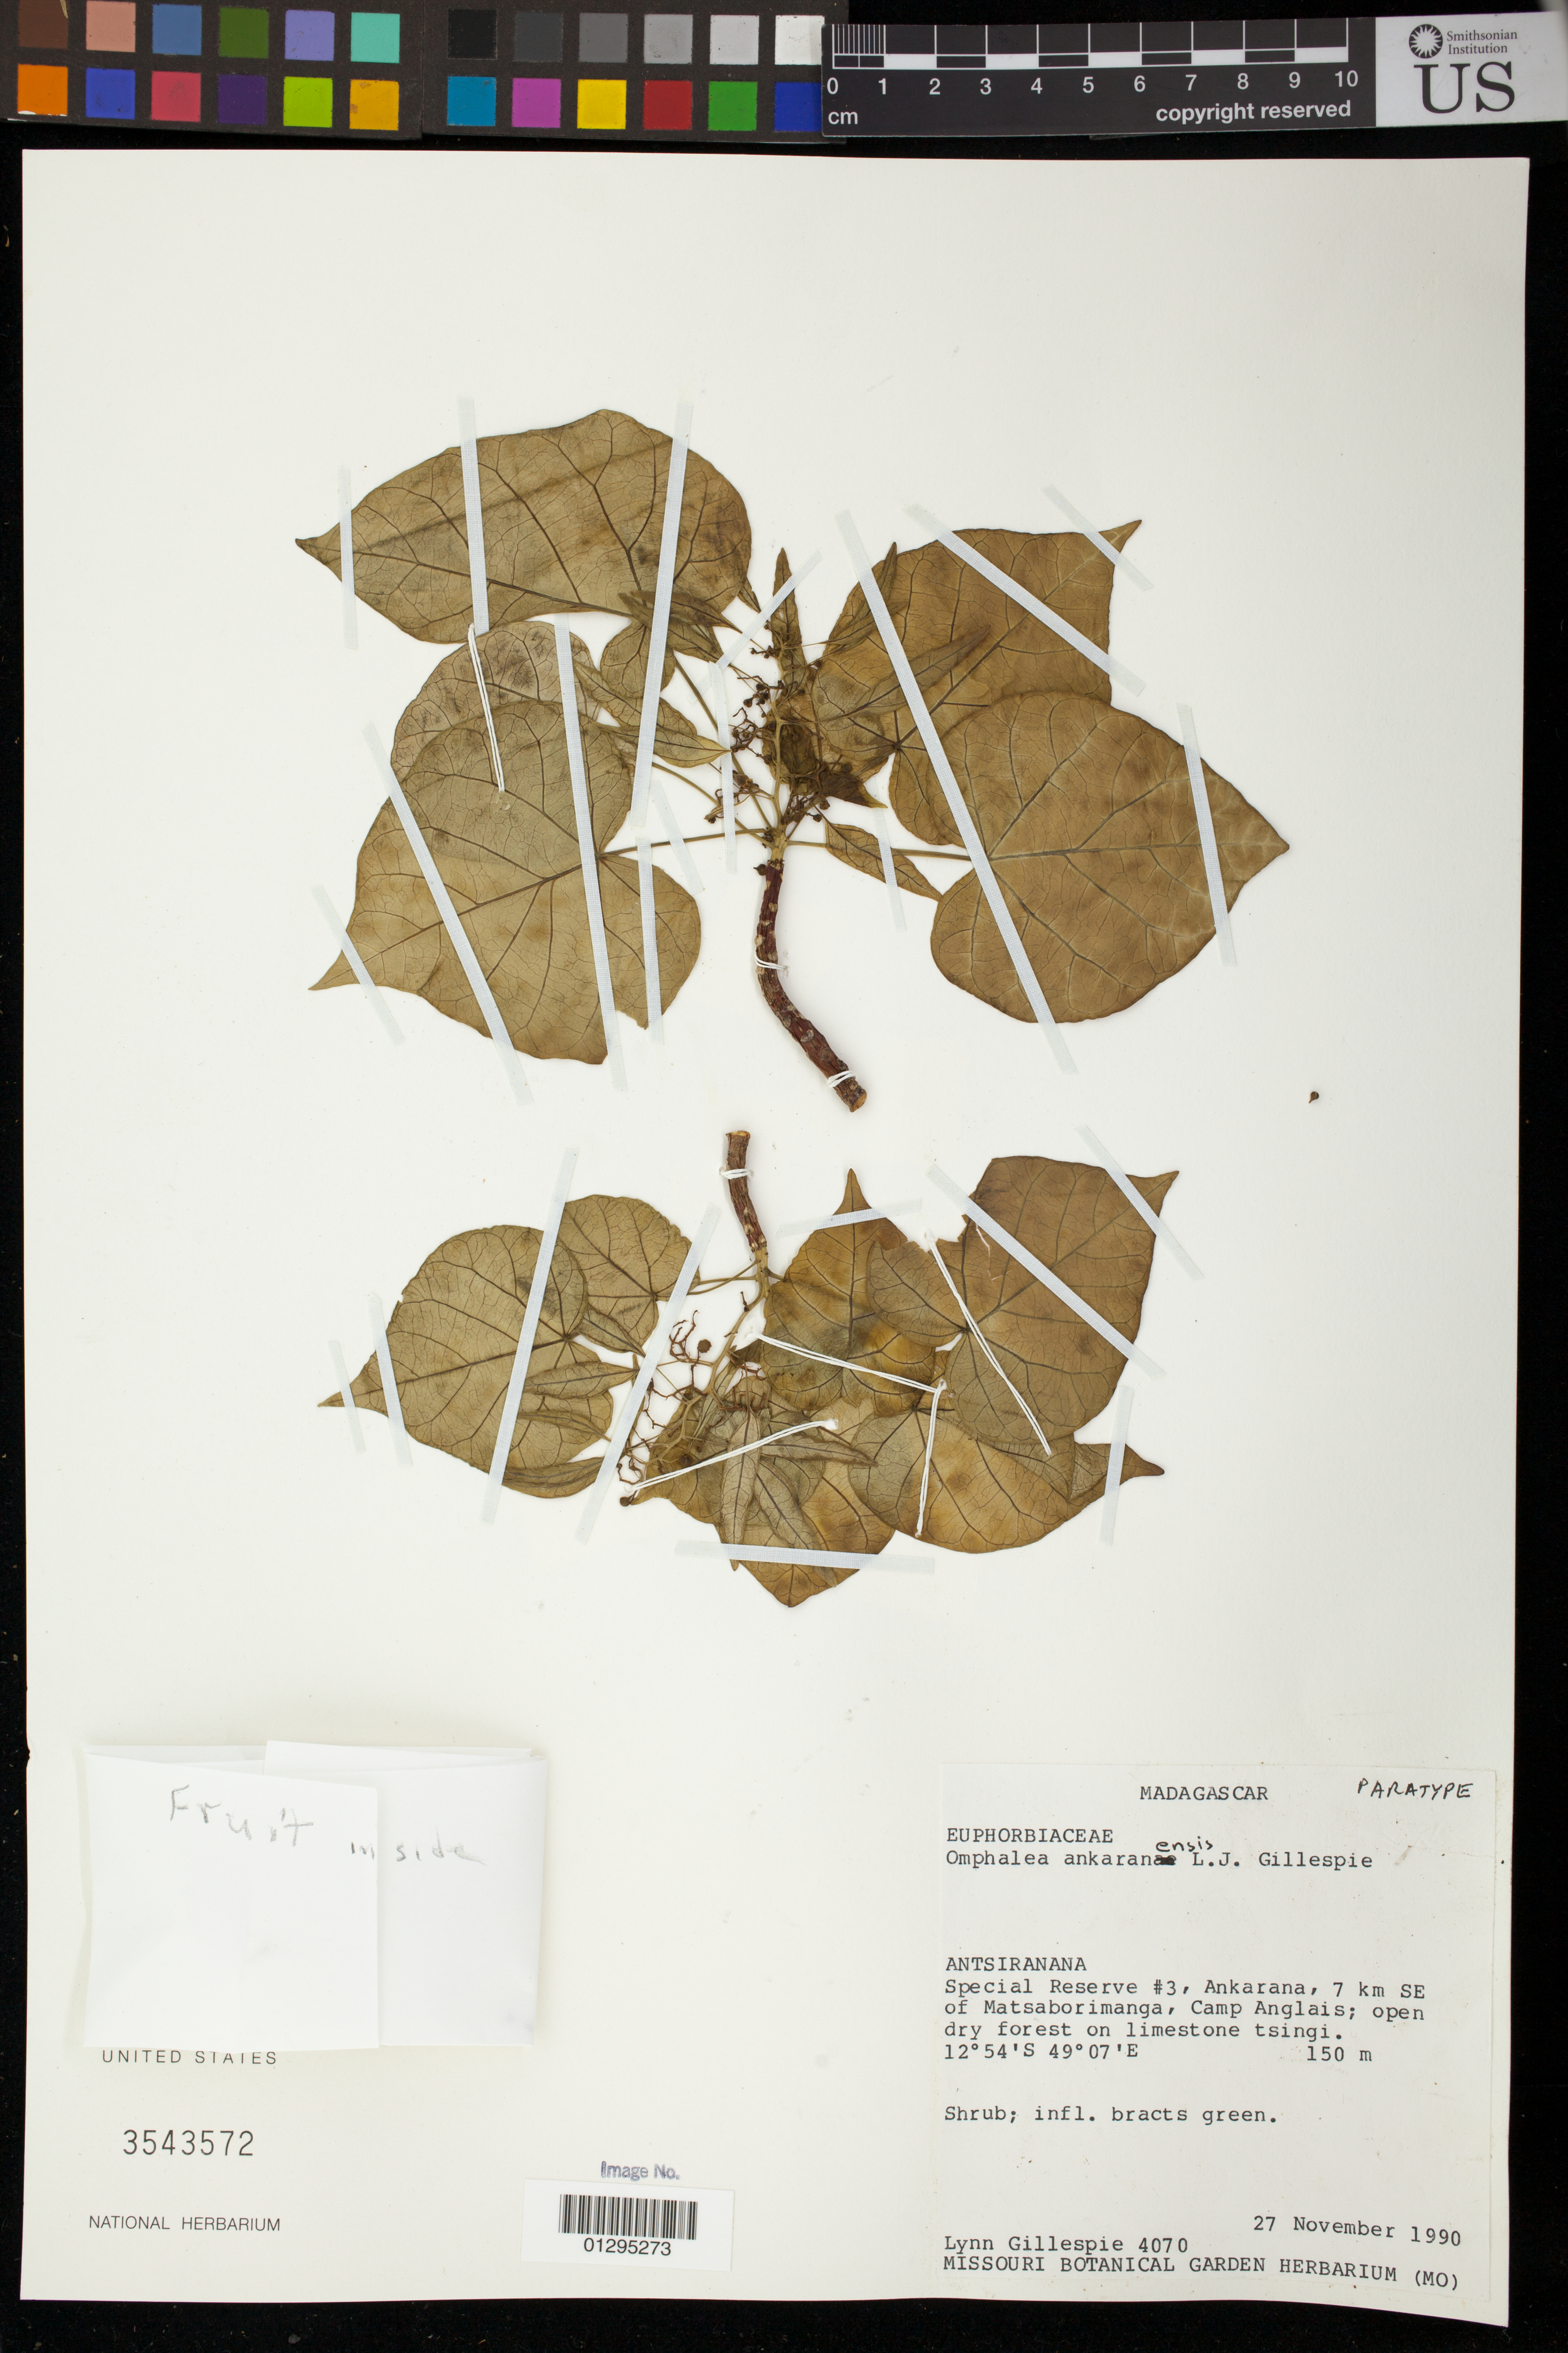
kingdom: Plantae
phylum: Tracheophyta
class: Magnoliopsida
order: Malpighiales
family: Euphorbiaceae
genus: Omphalea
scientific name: Omphalea ankaranensis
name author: L.J. Gillespie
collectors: L. J. Gillespie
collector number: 4070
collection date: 1990-11-27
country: Madagascar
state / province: Diana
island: Madagascar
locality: Antsiranana. Special Reserve #3, Ankarana, 7 km SE of Matsaborimanga, Camp Anglais.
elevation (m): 150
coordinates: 12°54'S, 49°07'E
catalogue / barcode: US 3543572